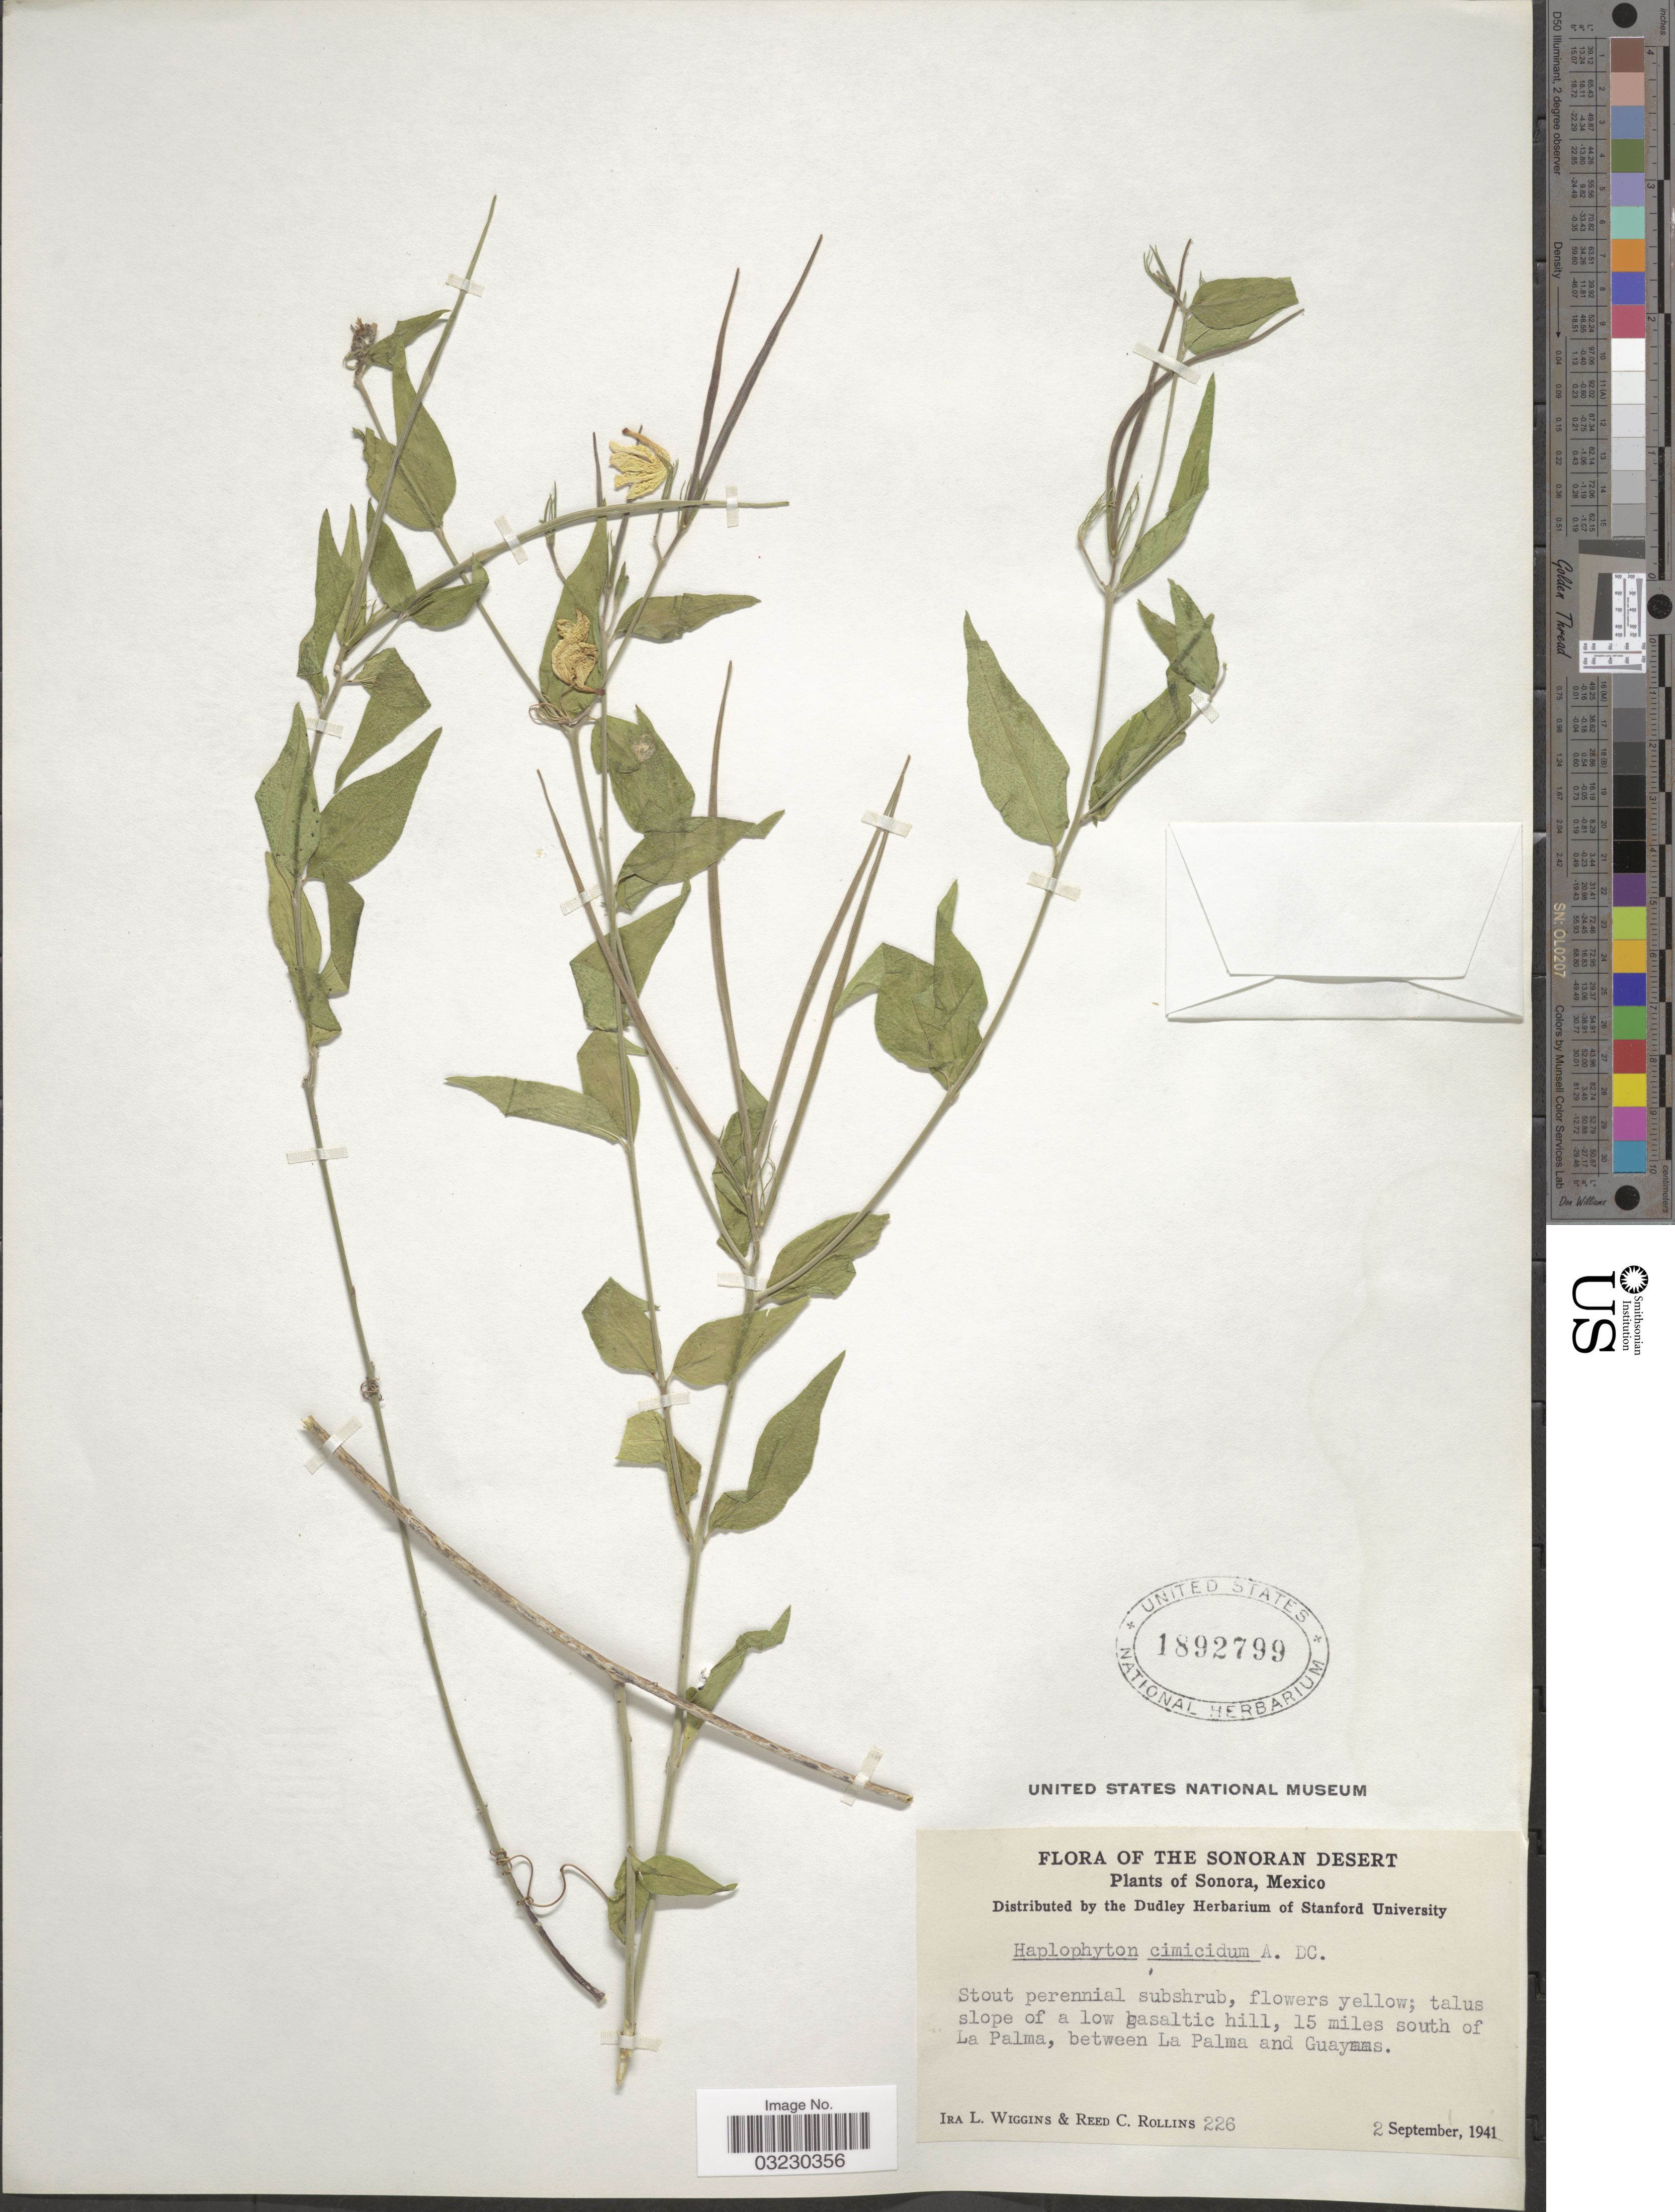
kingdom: Plantae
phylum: Tracheophyta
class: Magnoliopsida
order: Gentianales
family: Apocynaceae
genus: Haplophyton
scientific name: Haplophyton cimicidum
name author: A. DC.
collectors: I. L. Wiggins & R. C. Rollins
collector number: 226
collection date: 1941-09-02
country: Mexico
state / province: Sonora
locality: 15 miles south of La Palma, between La Palma and Guaymas [interpreted].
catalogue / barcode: US 1892799